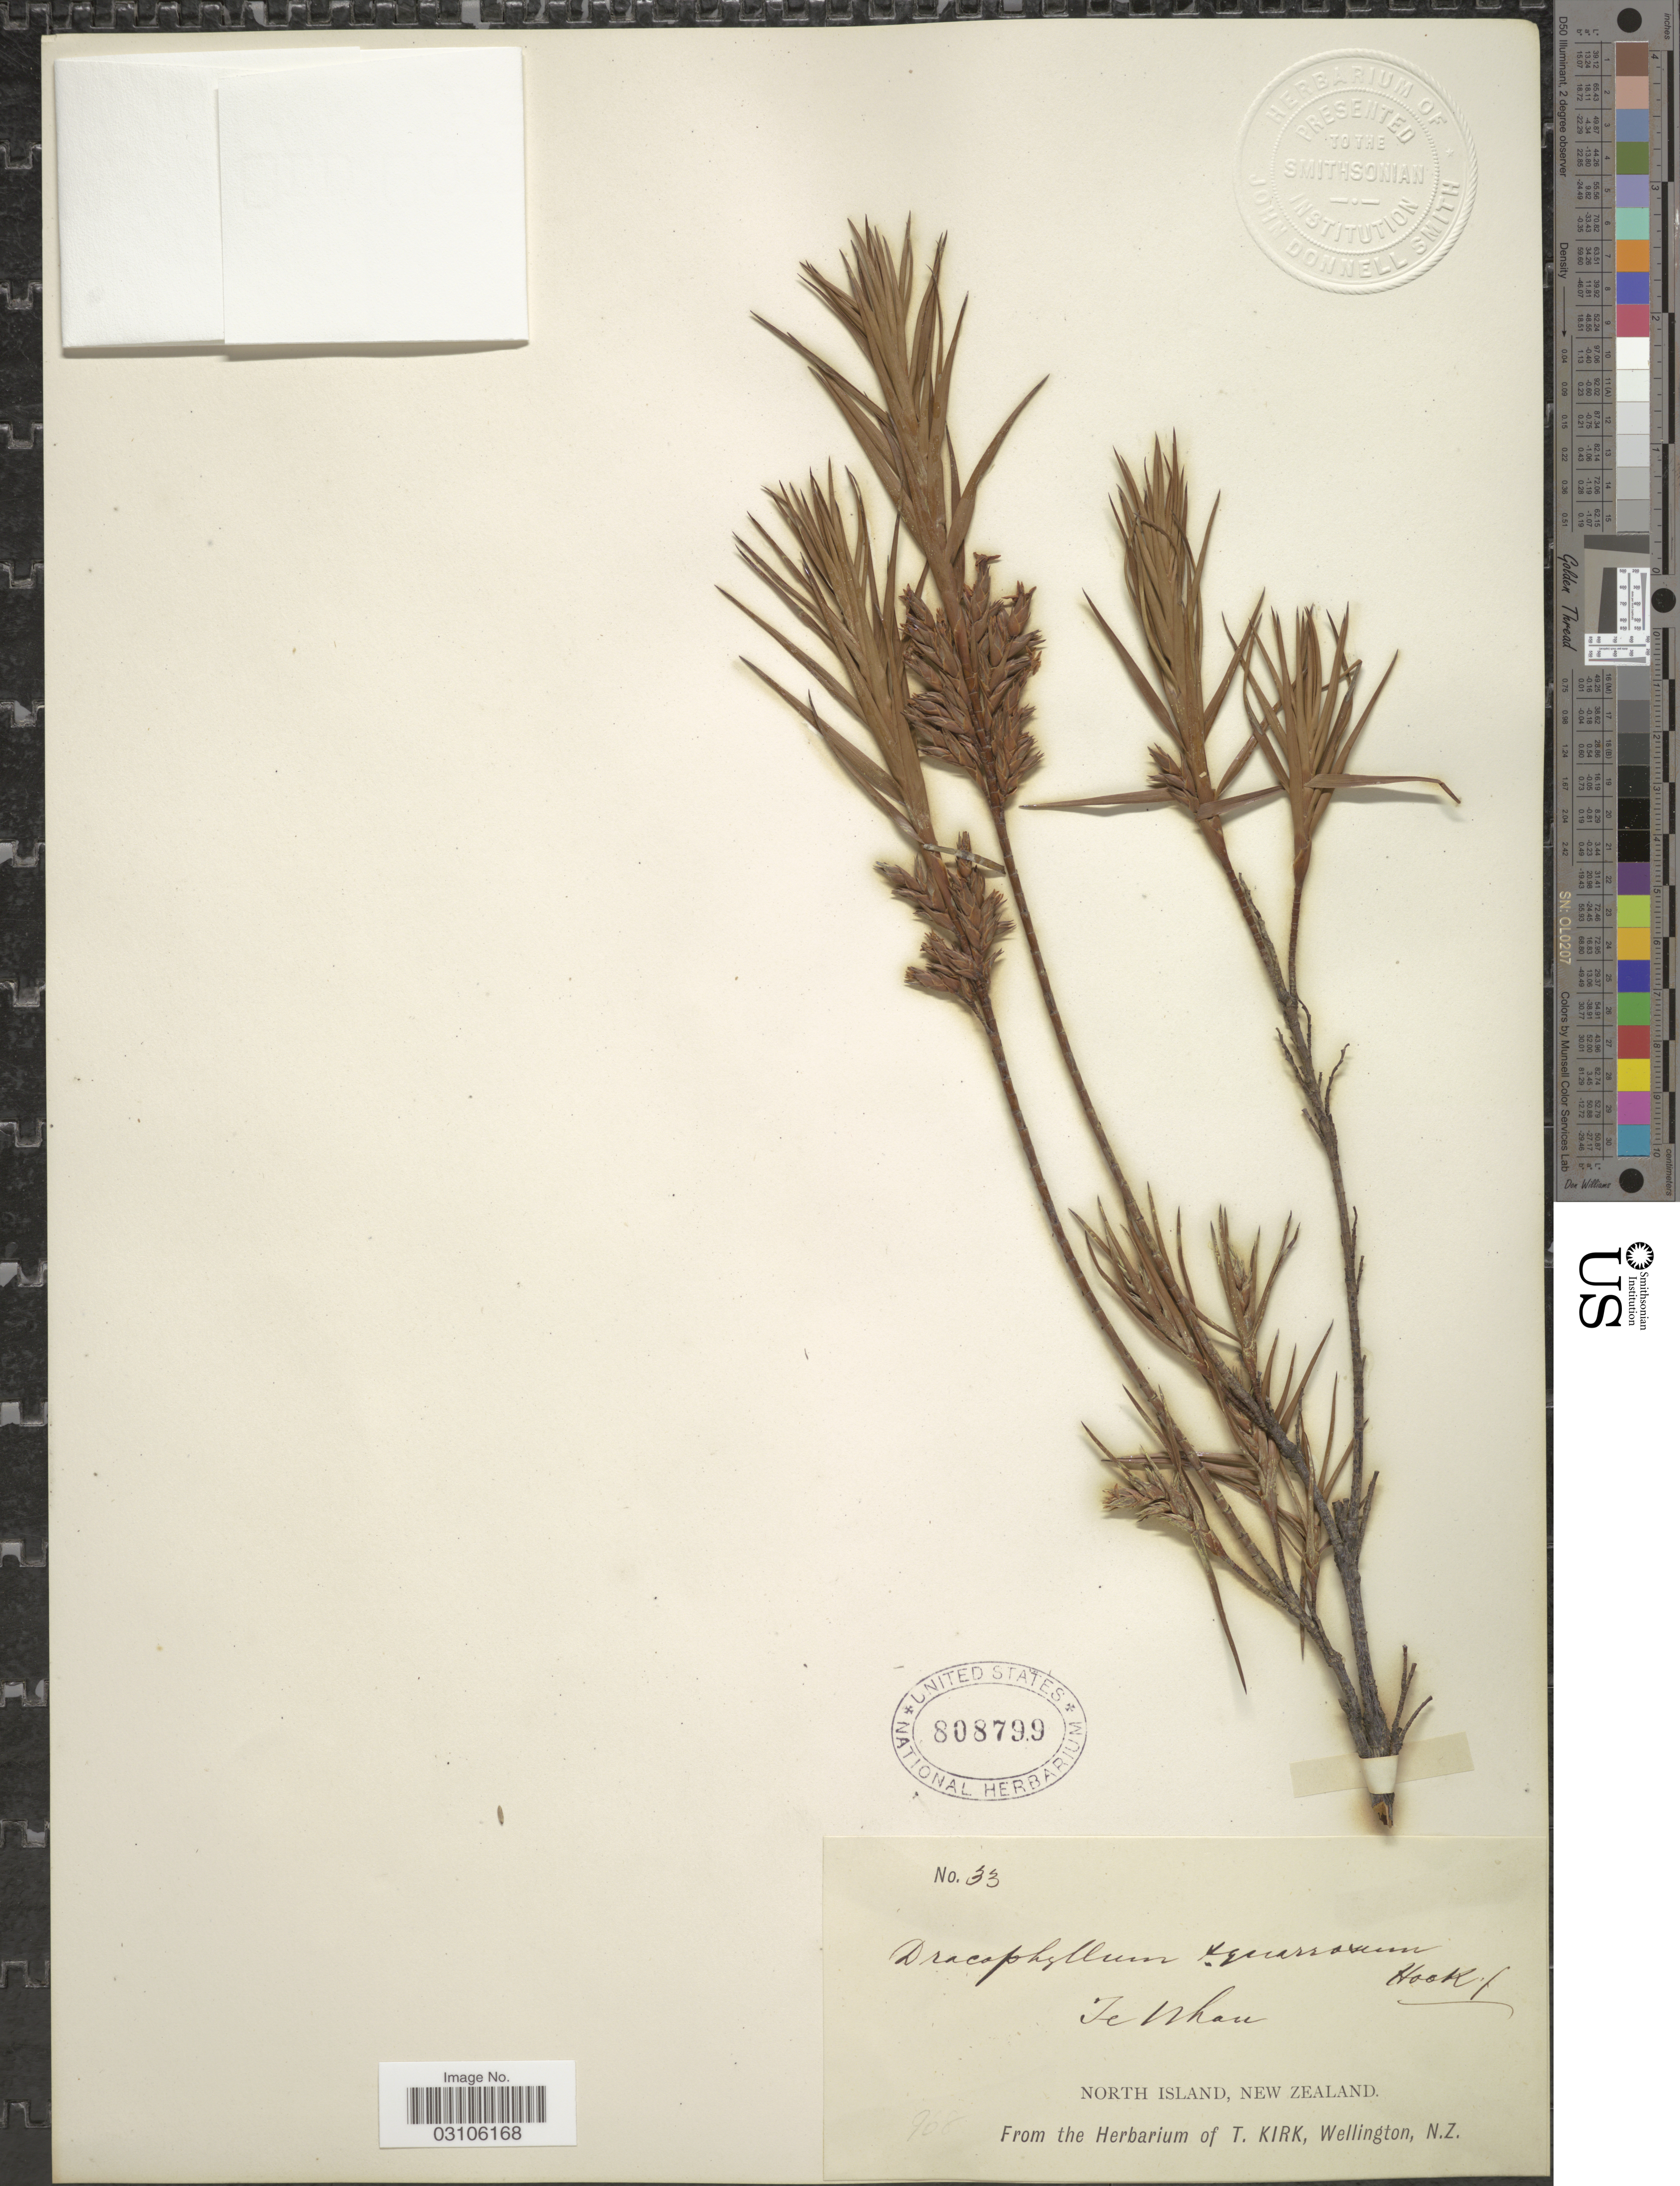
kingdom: Plantae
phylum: Tracheophyta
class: Magnoliopsida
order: Ericales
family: Ericaceae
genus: Dracophyllum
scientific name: Dracophyllum squarrosum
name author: R. Br.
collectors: ex herb. T. Kirk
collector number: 33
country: New Zealand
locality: North Island. Te Nhau.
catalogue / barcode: US 808799